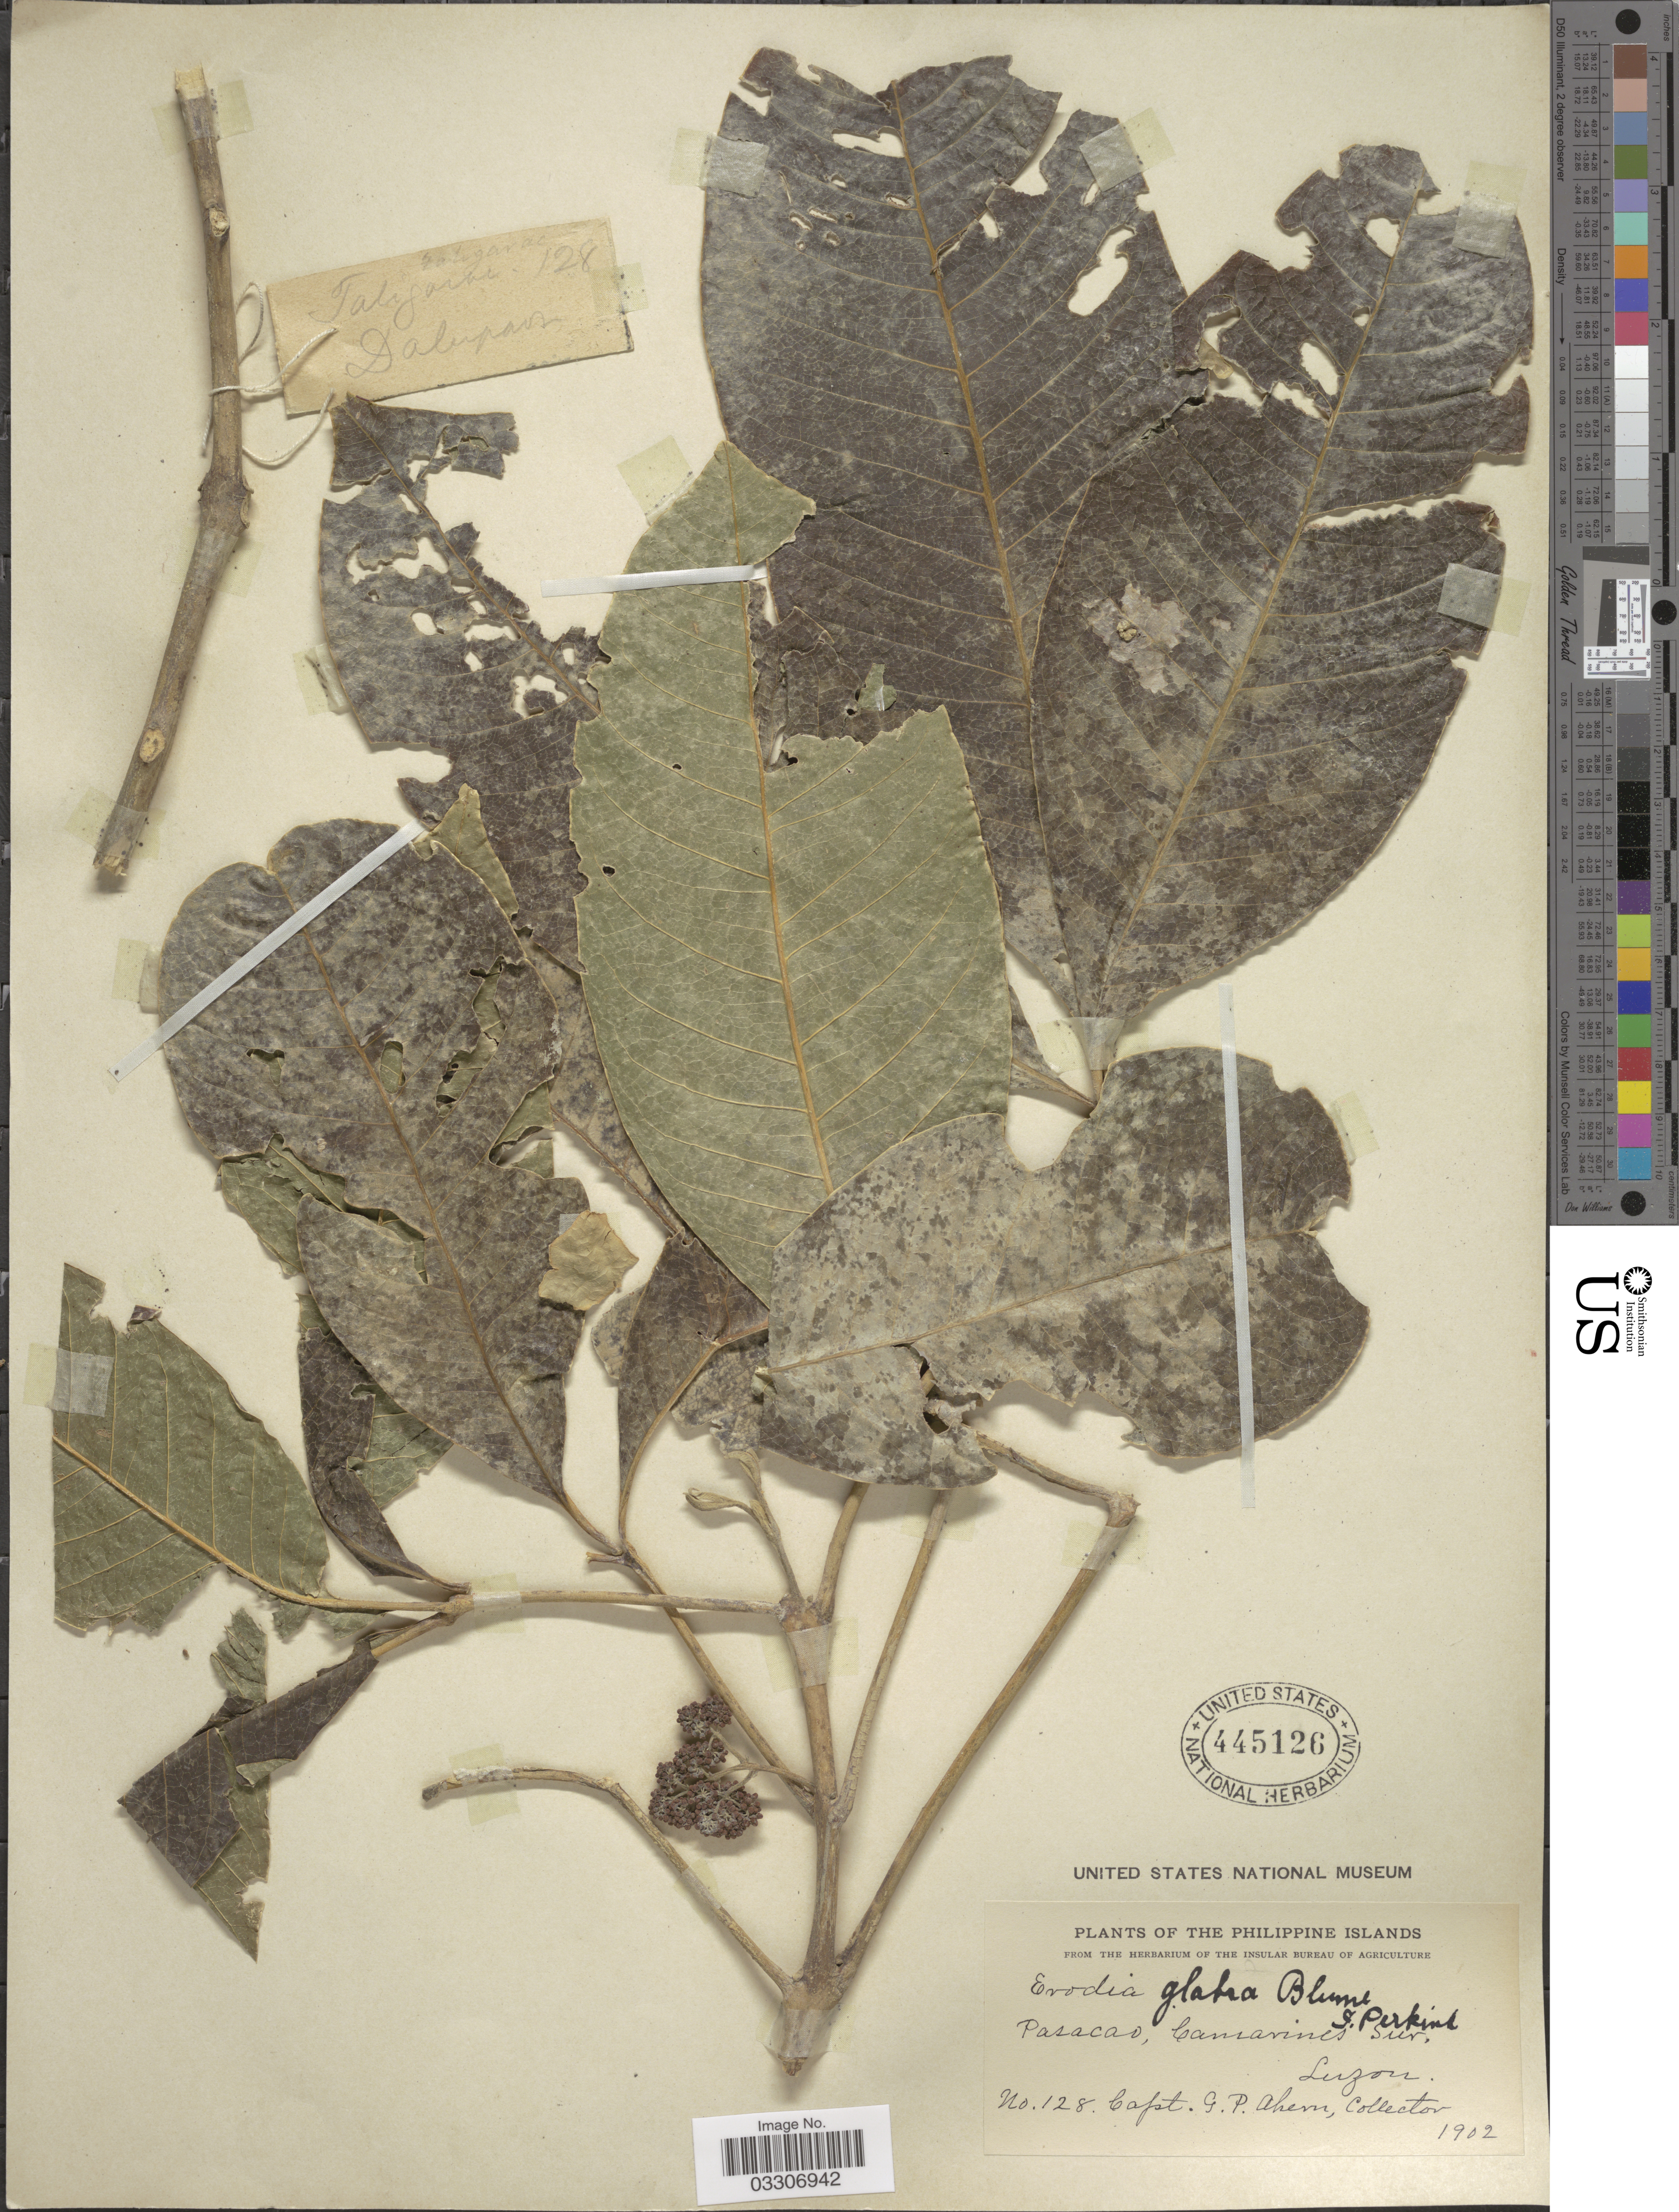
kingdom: Plantae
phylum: Tracheophyta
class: Magnoliopsida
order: Sapindales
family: Rutaceae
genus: Melicope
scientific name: Melicope confusa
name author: (Merr.) P.S. Liu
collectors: G. Ahern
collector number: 128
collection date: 1902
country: Philippines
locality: Pasacao, Camarines Sur, Luzon.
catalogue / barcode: US 445126